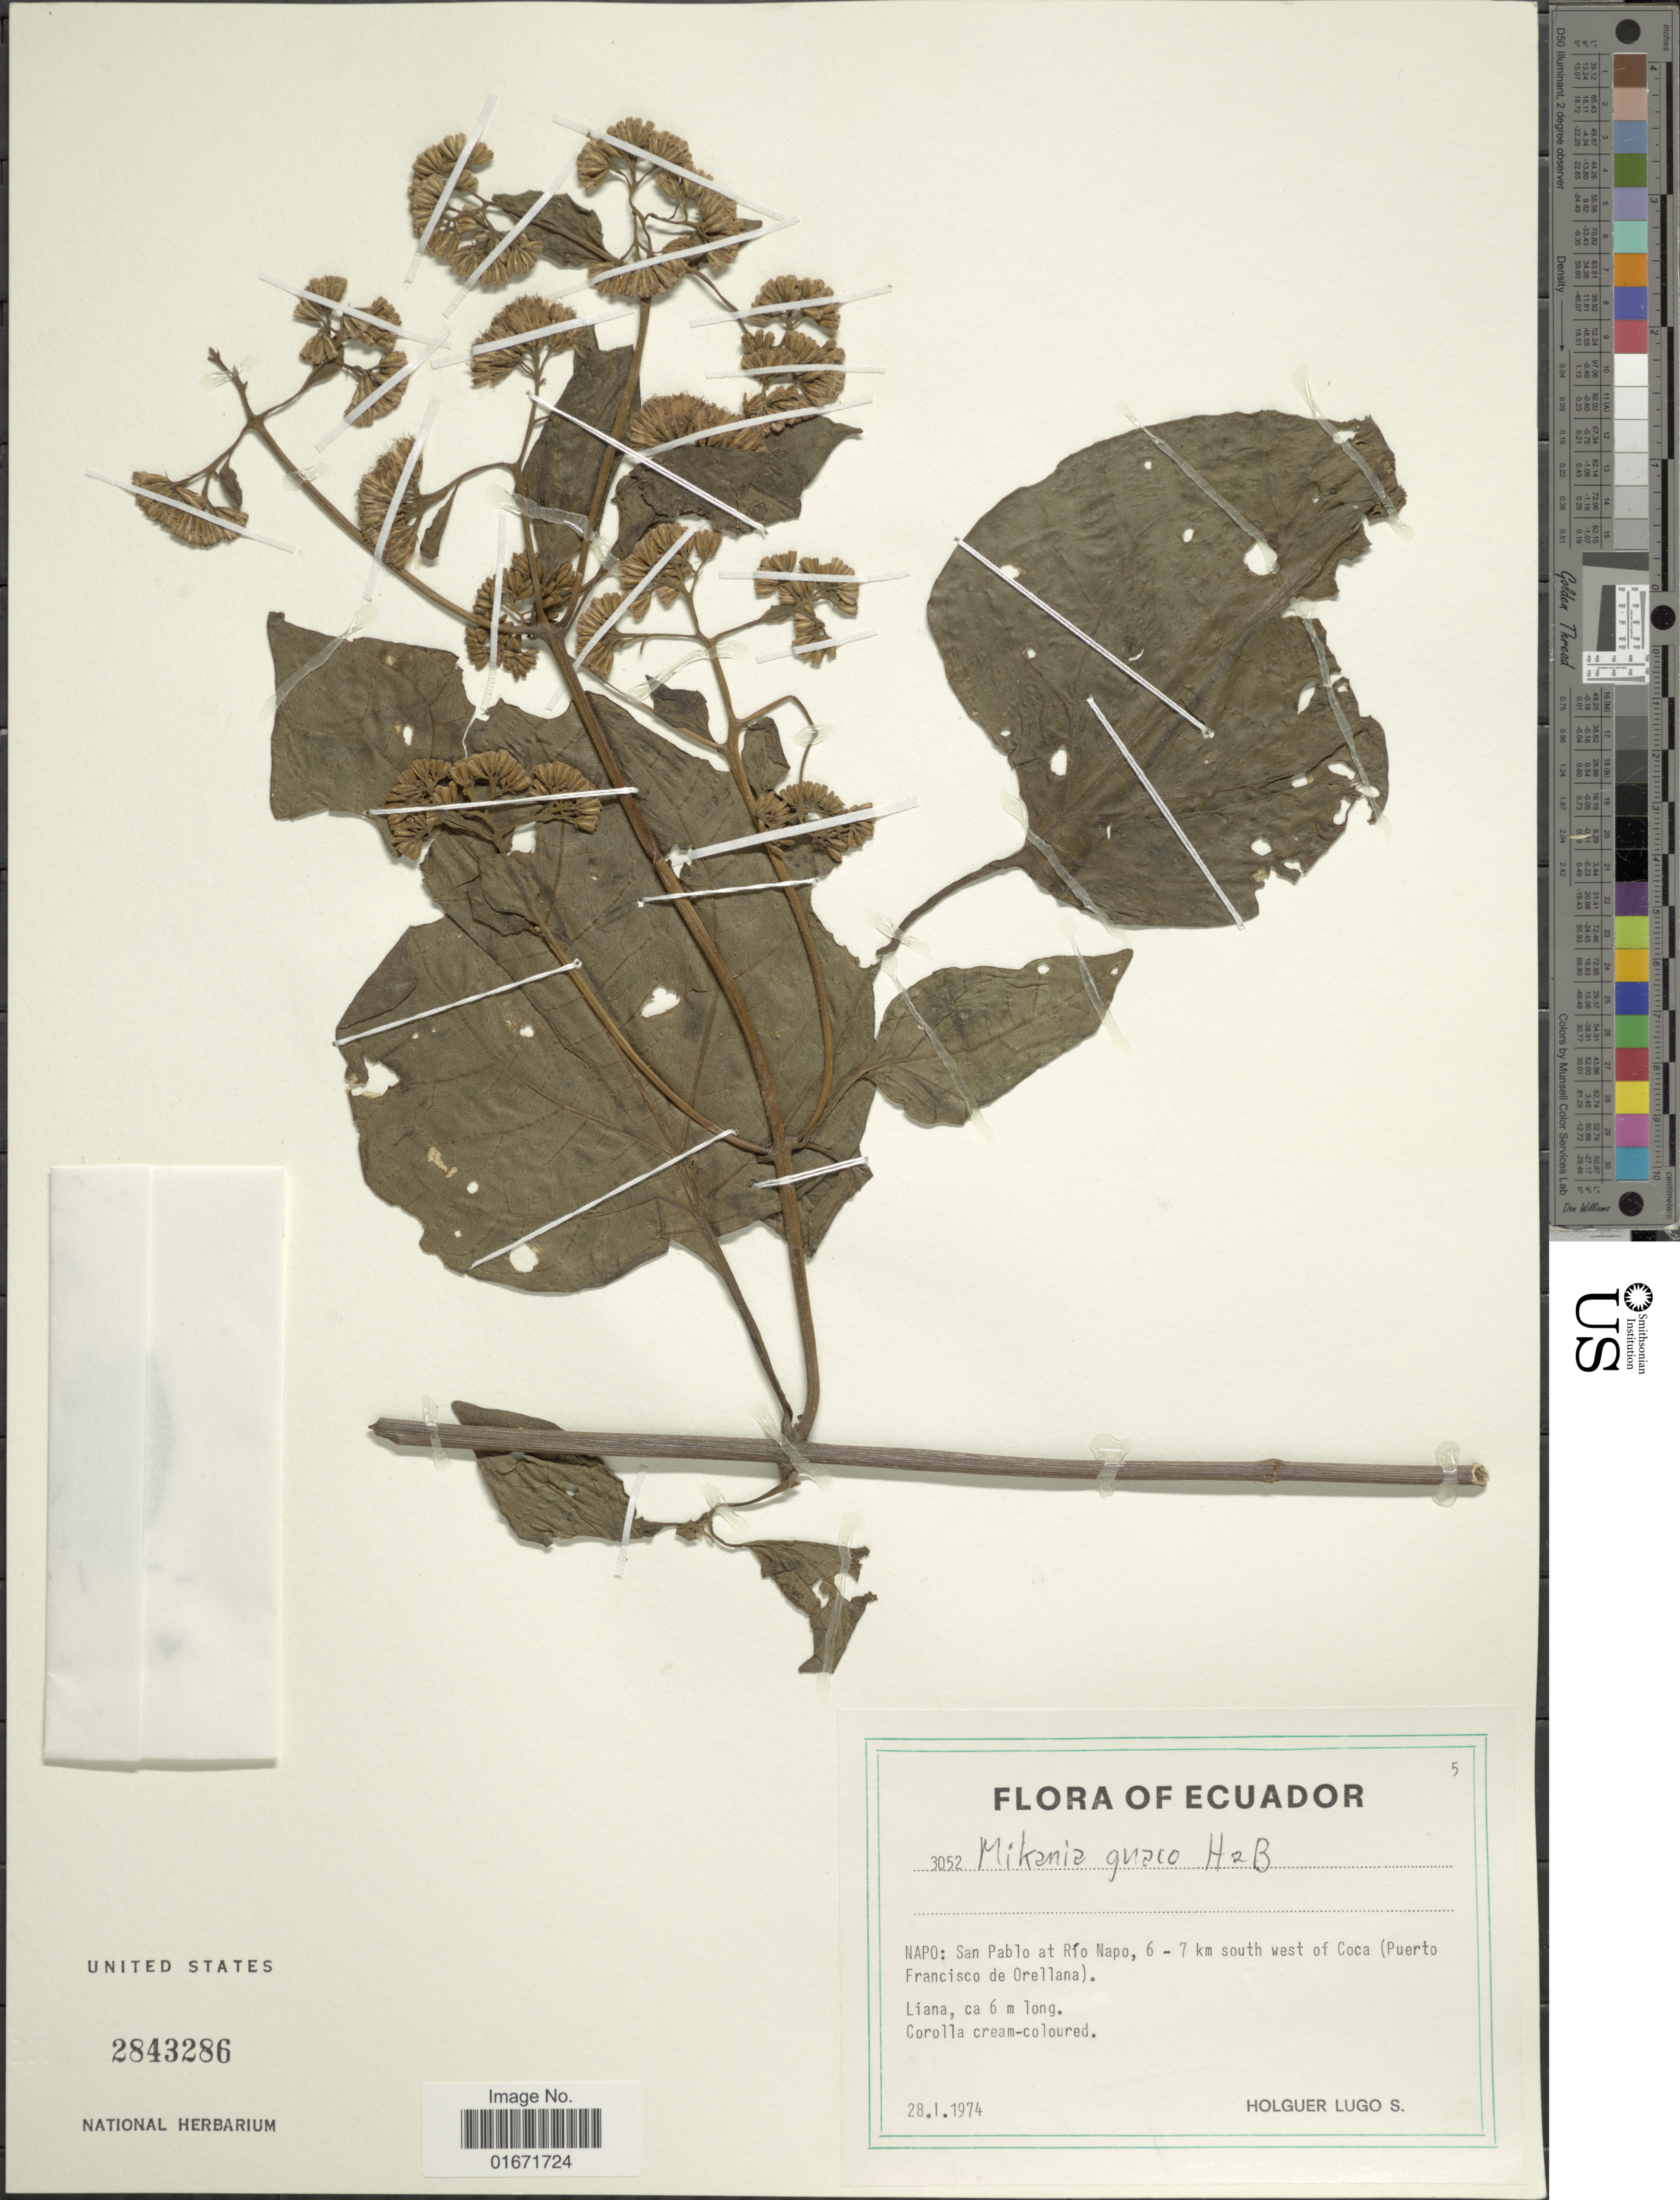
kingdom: Plantae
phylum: Tracheophyta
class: Magnoliopsida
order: Asterales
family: Asteraceae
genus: Mikania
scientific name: Mikania guaco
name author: Humb. & Bonpl.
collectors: H. Lugo S.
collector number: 3052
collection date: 1974-01-28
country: Ecuador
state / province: Napo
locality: Napo: San Pablo at Río Napo, 6-7 km south west of Coca (Puerto Francisco de Orellana)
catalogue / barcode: US 2843286